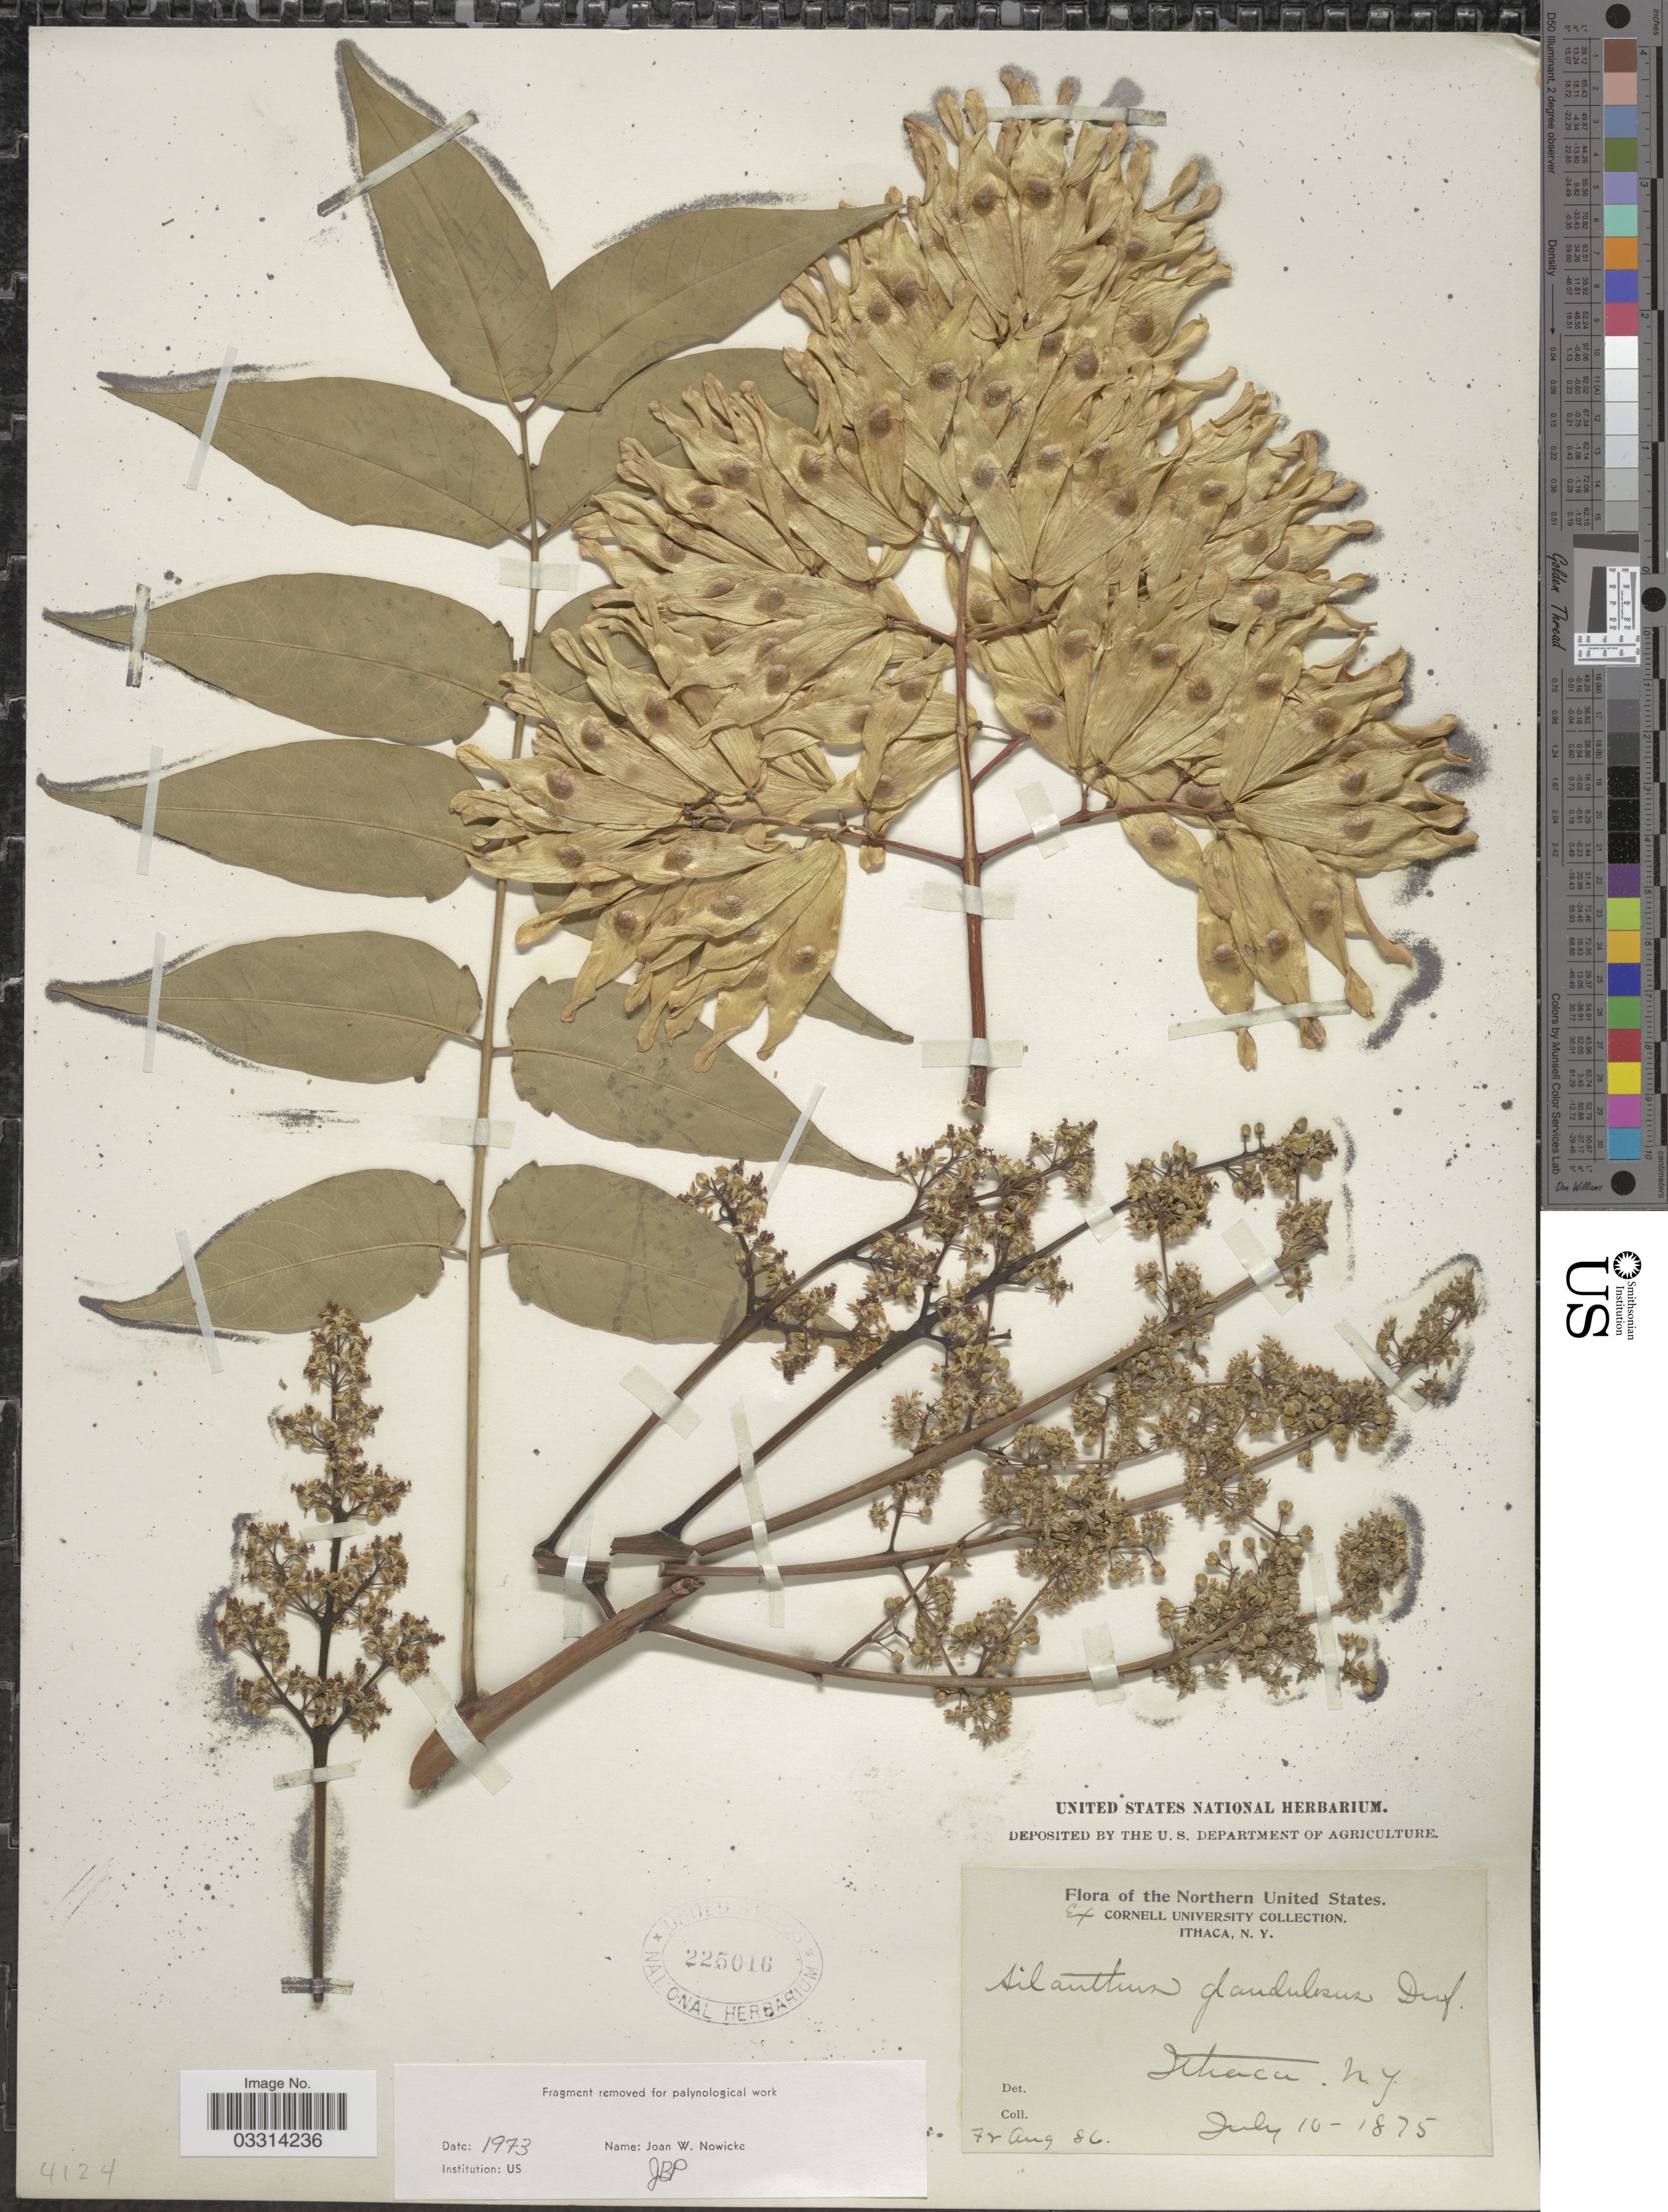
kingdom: Plantae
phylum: Tracheophyta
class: Magnoliopsida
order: Sapindales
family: Simaroubaceae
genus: Ailanthus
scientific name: Ailanthus glandulosa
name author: Desf.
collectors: Cornell University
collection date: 1875-07-10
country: United States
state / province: New York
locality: Northern United States. Ithaca.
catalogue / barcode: US 225016